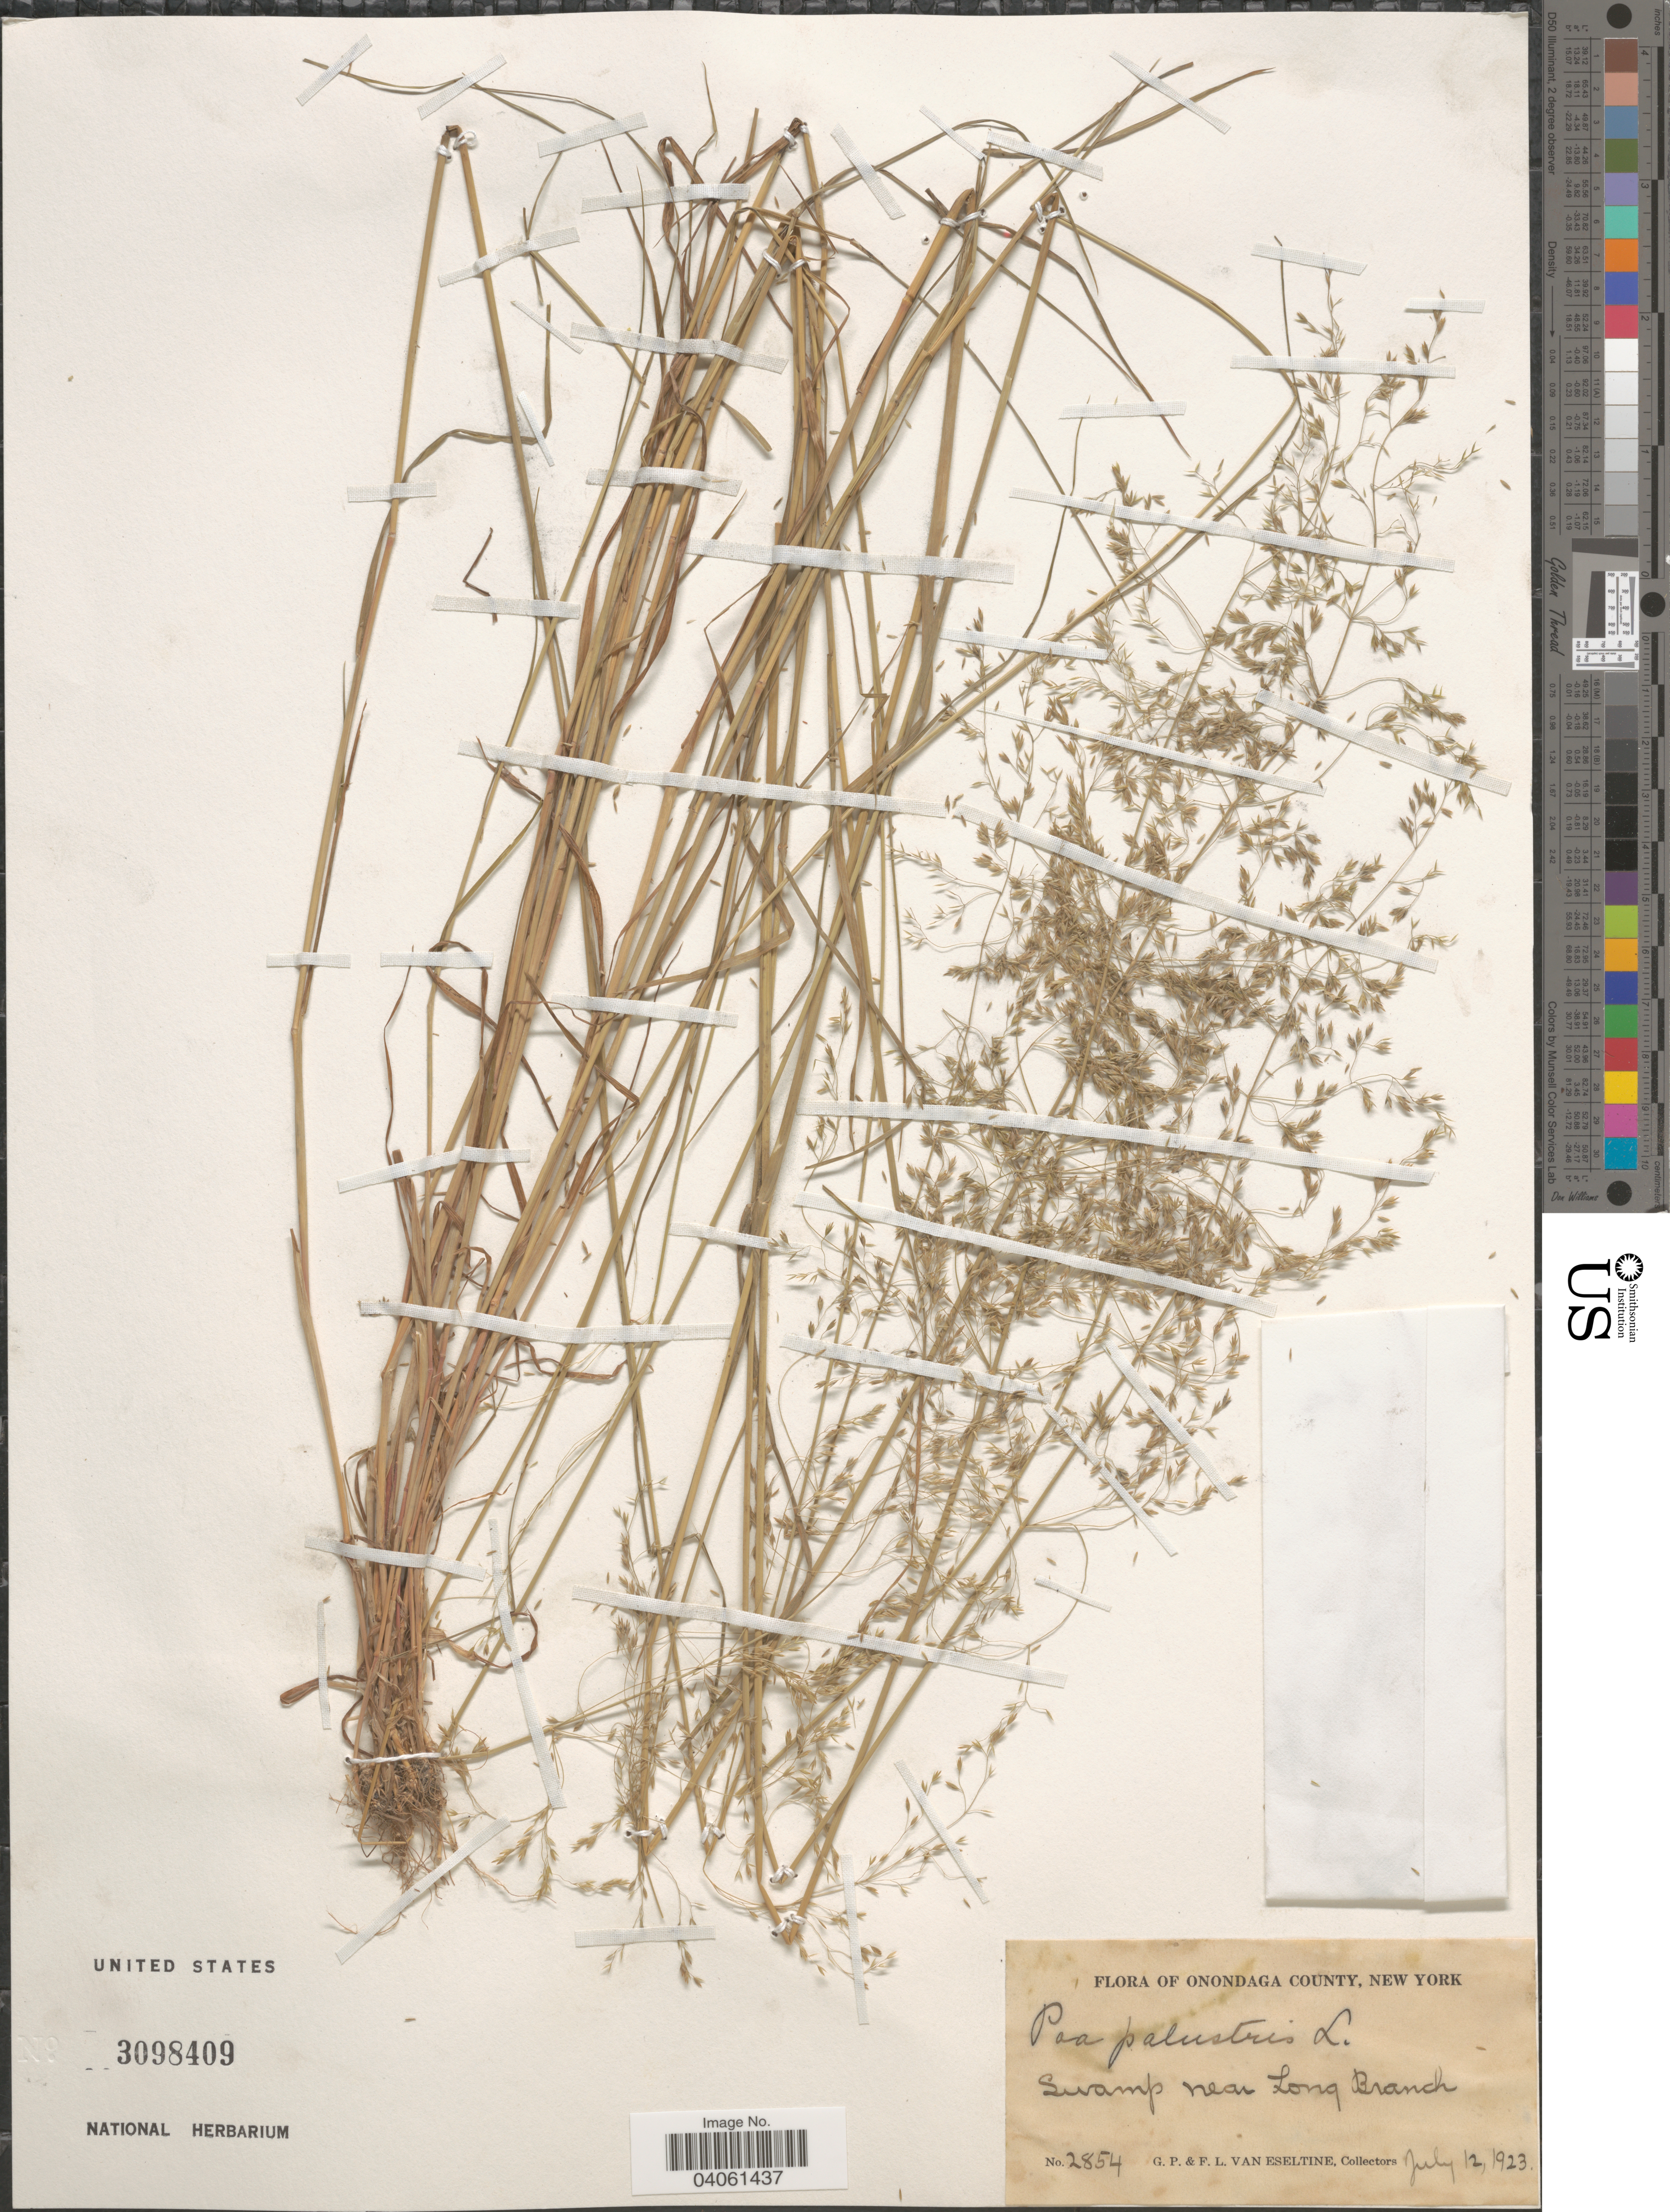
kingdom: Plantae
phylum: Tracheophyta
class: Liliopsida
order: Poales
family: Poaceae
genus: Poa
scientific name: Poa palustris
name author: L.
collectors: G. P. Van Eseltine & F. Van eseltine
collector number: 2854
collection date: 1923-07-12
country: United States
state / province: New York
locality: Onondaga County. Swamp near Long Branch.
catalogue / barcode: US 3098409